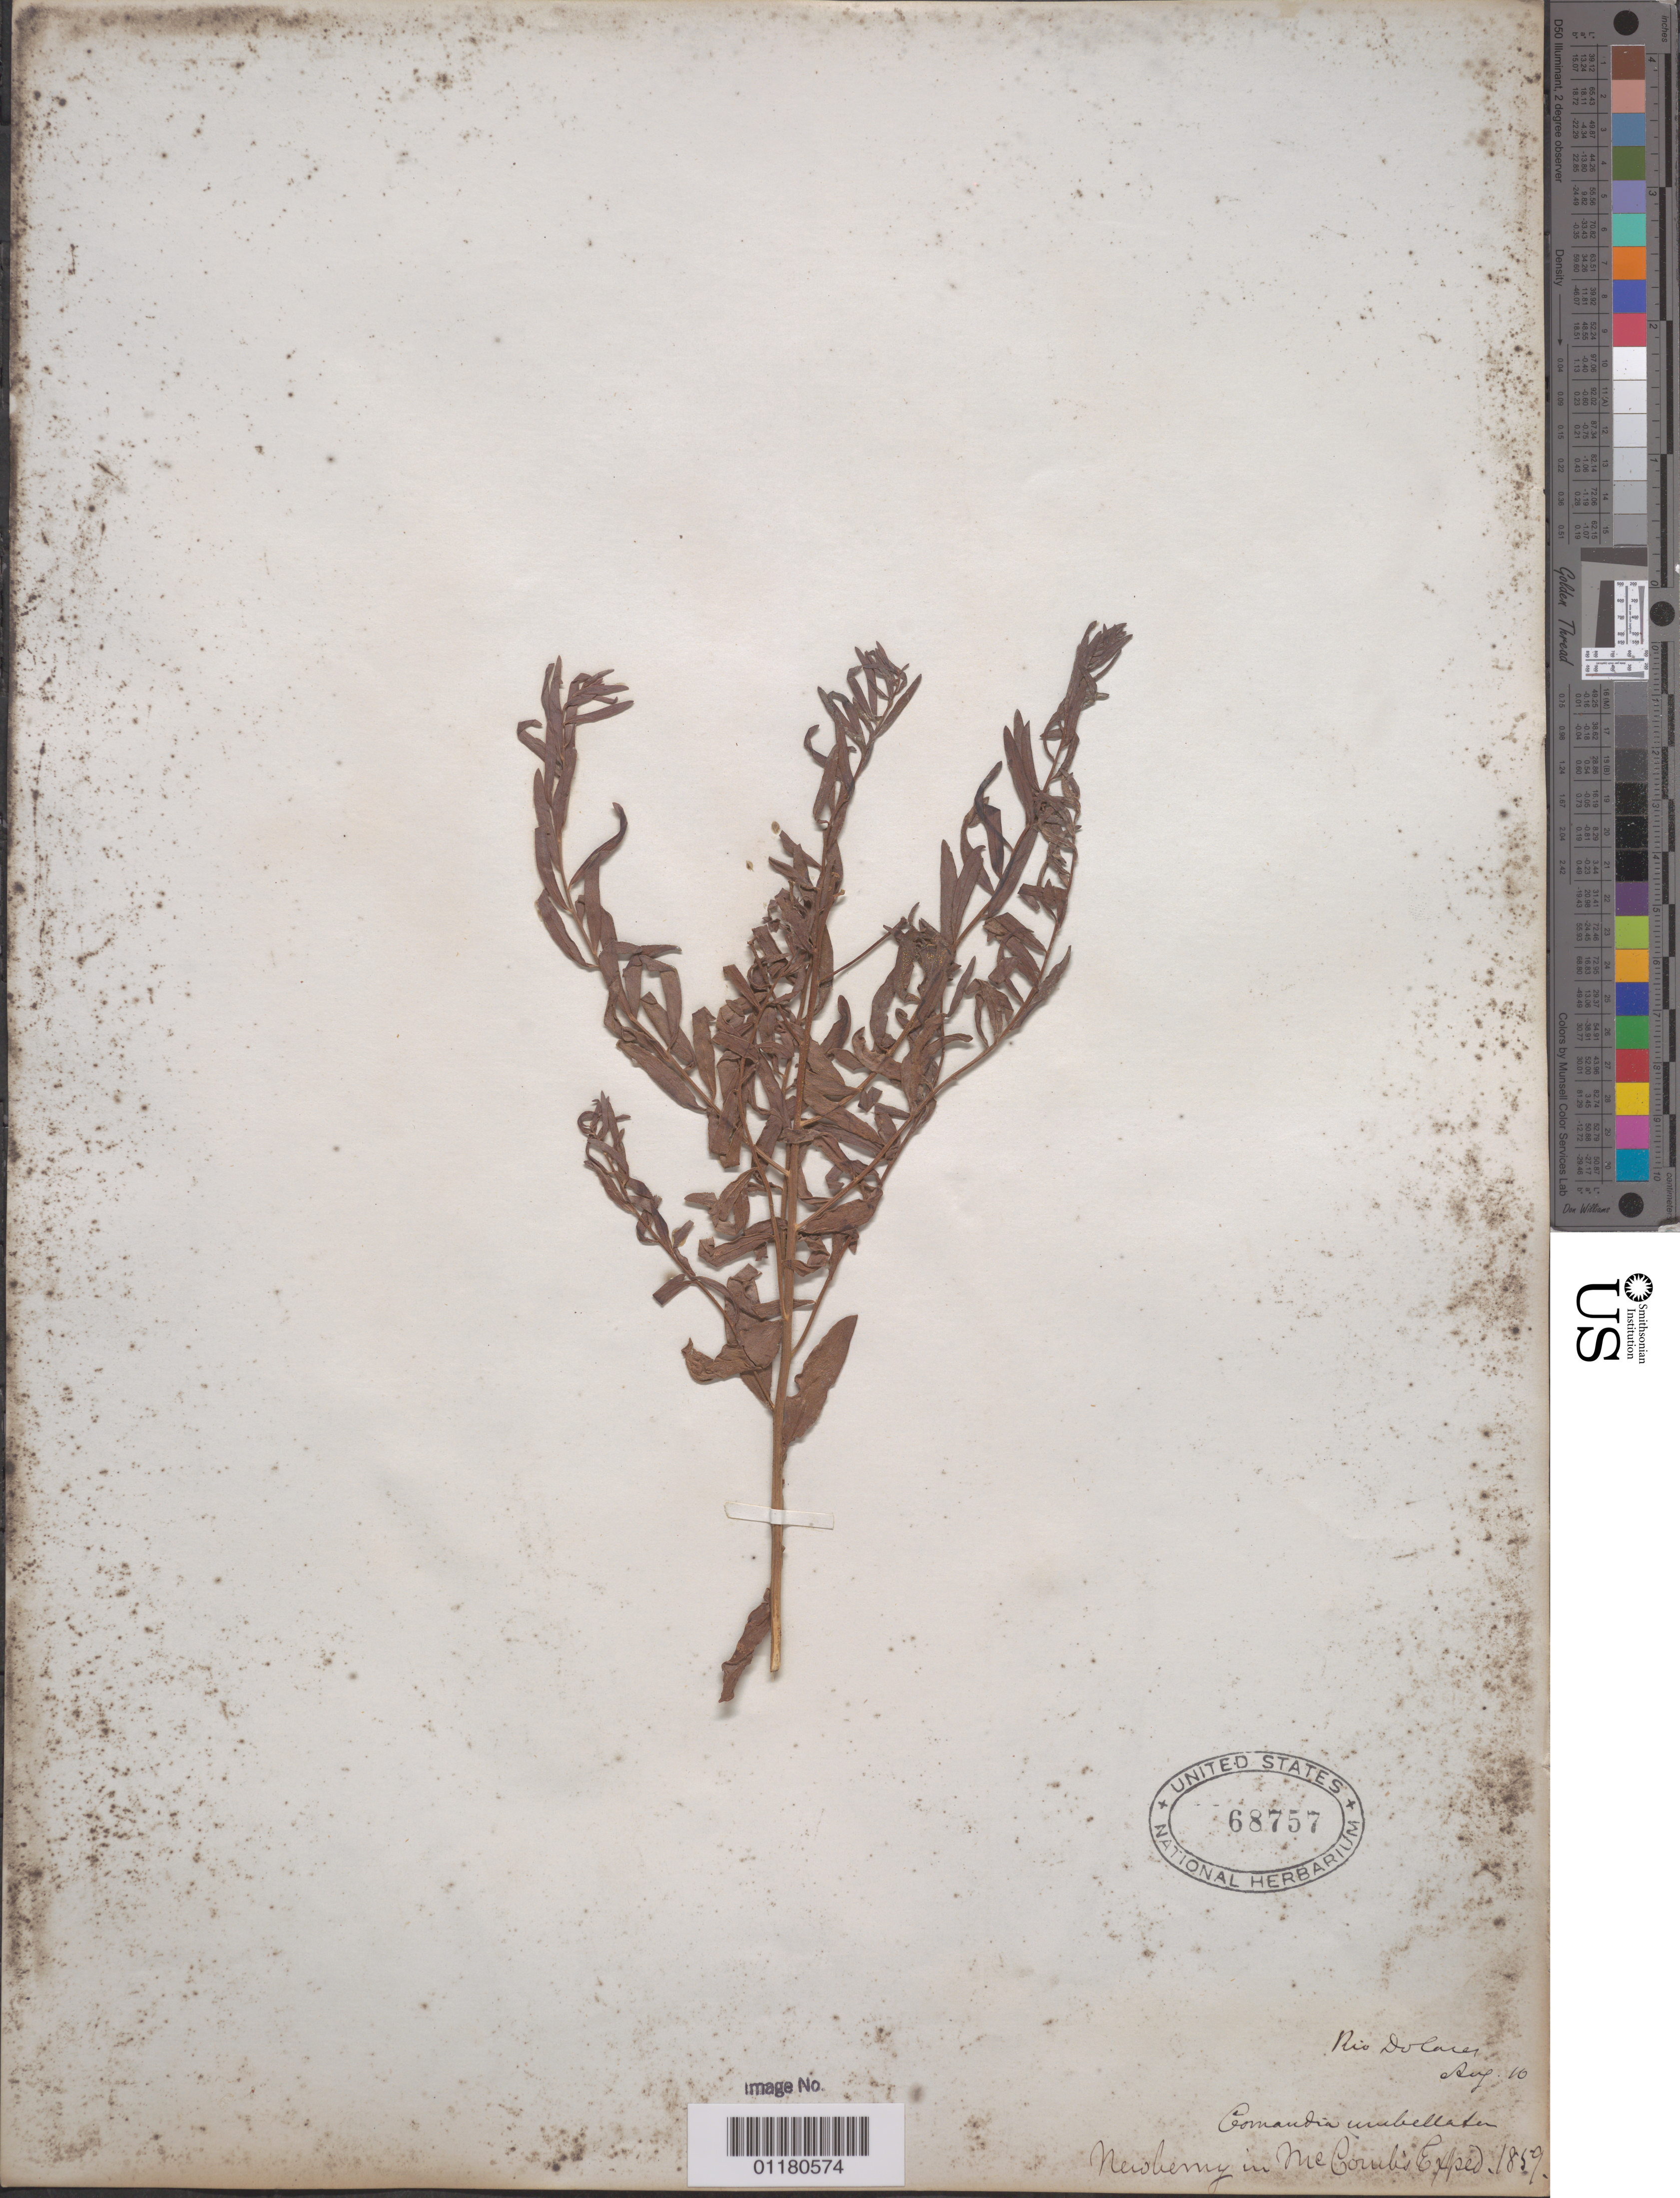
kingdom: Plantae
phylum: Tracheophyta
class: Magnoliopsida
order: Santalales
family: Comandraceae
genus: Comandra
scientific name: Comandra umbellata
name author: (L.) Nutt.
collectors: J. S. Newberry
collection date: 1859-08-10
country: United States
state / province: New Mexico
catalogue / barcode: US 68757